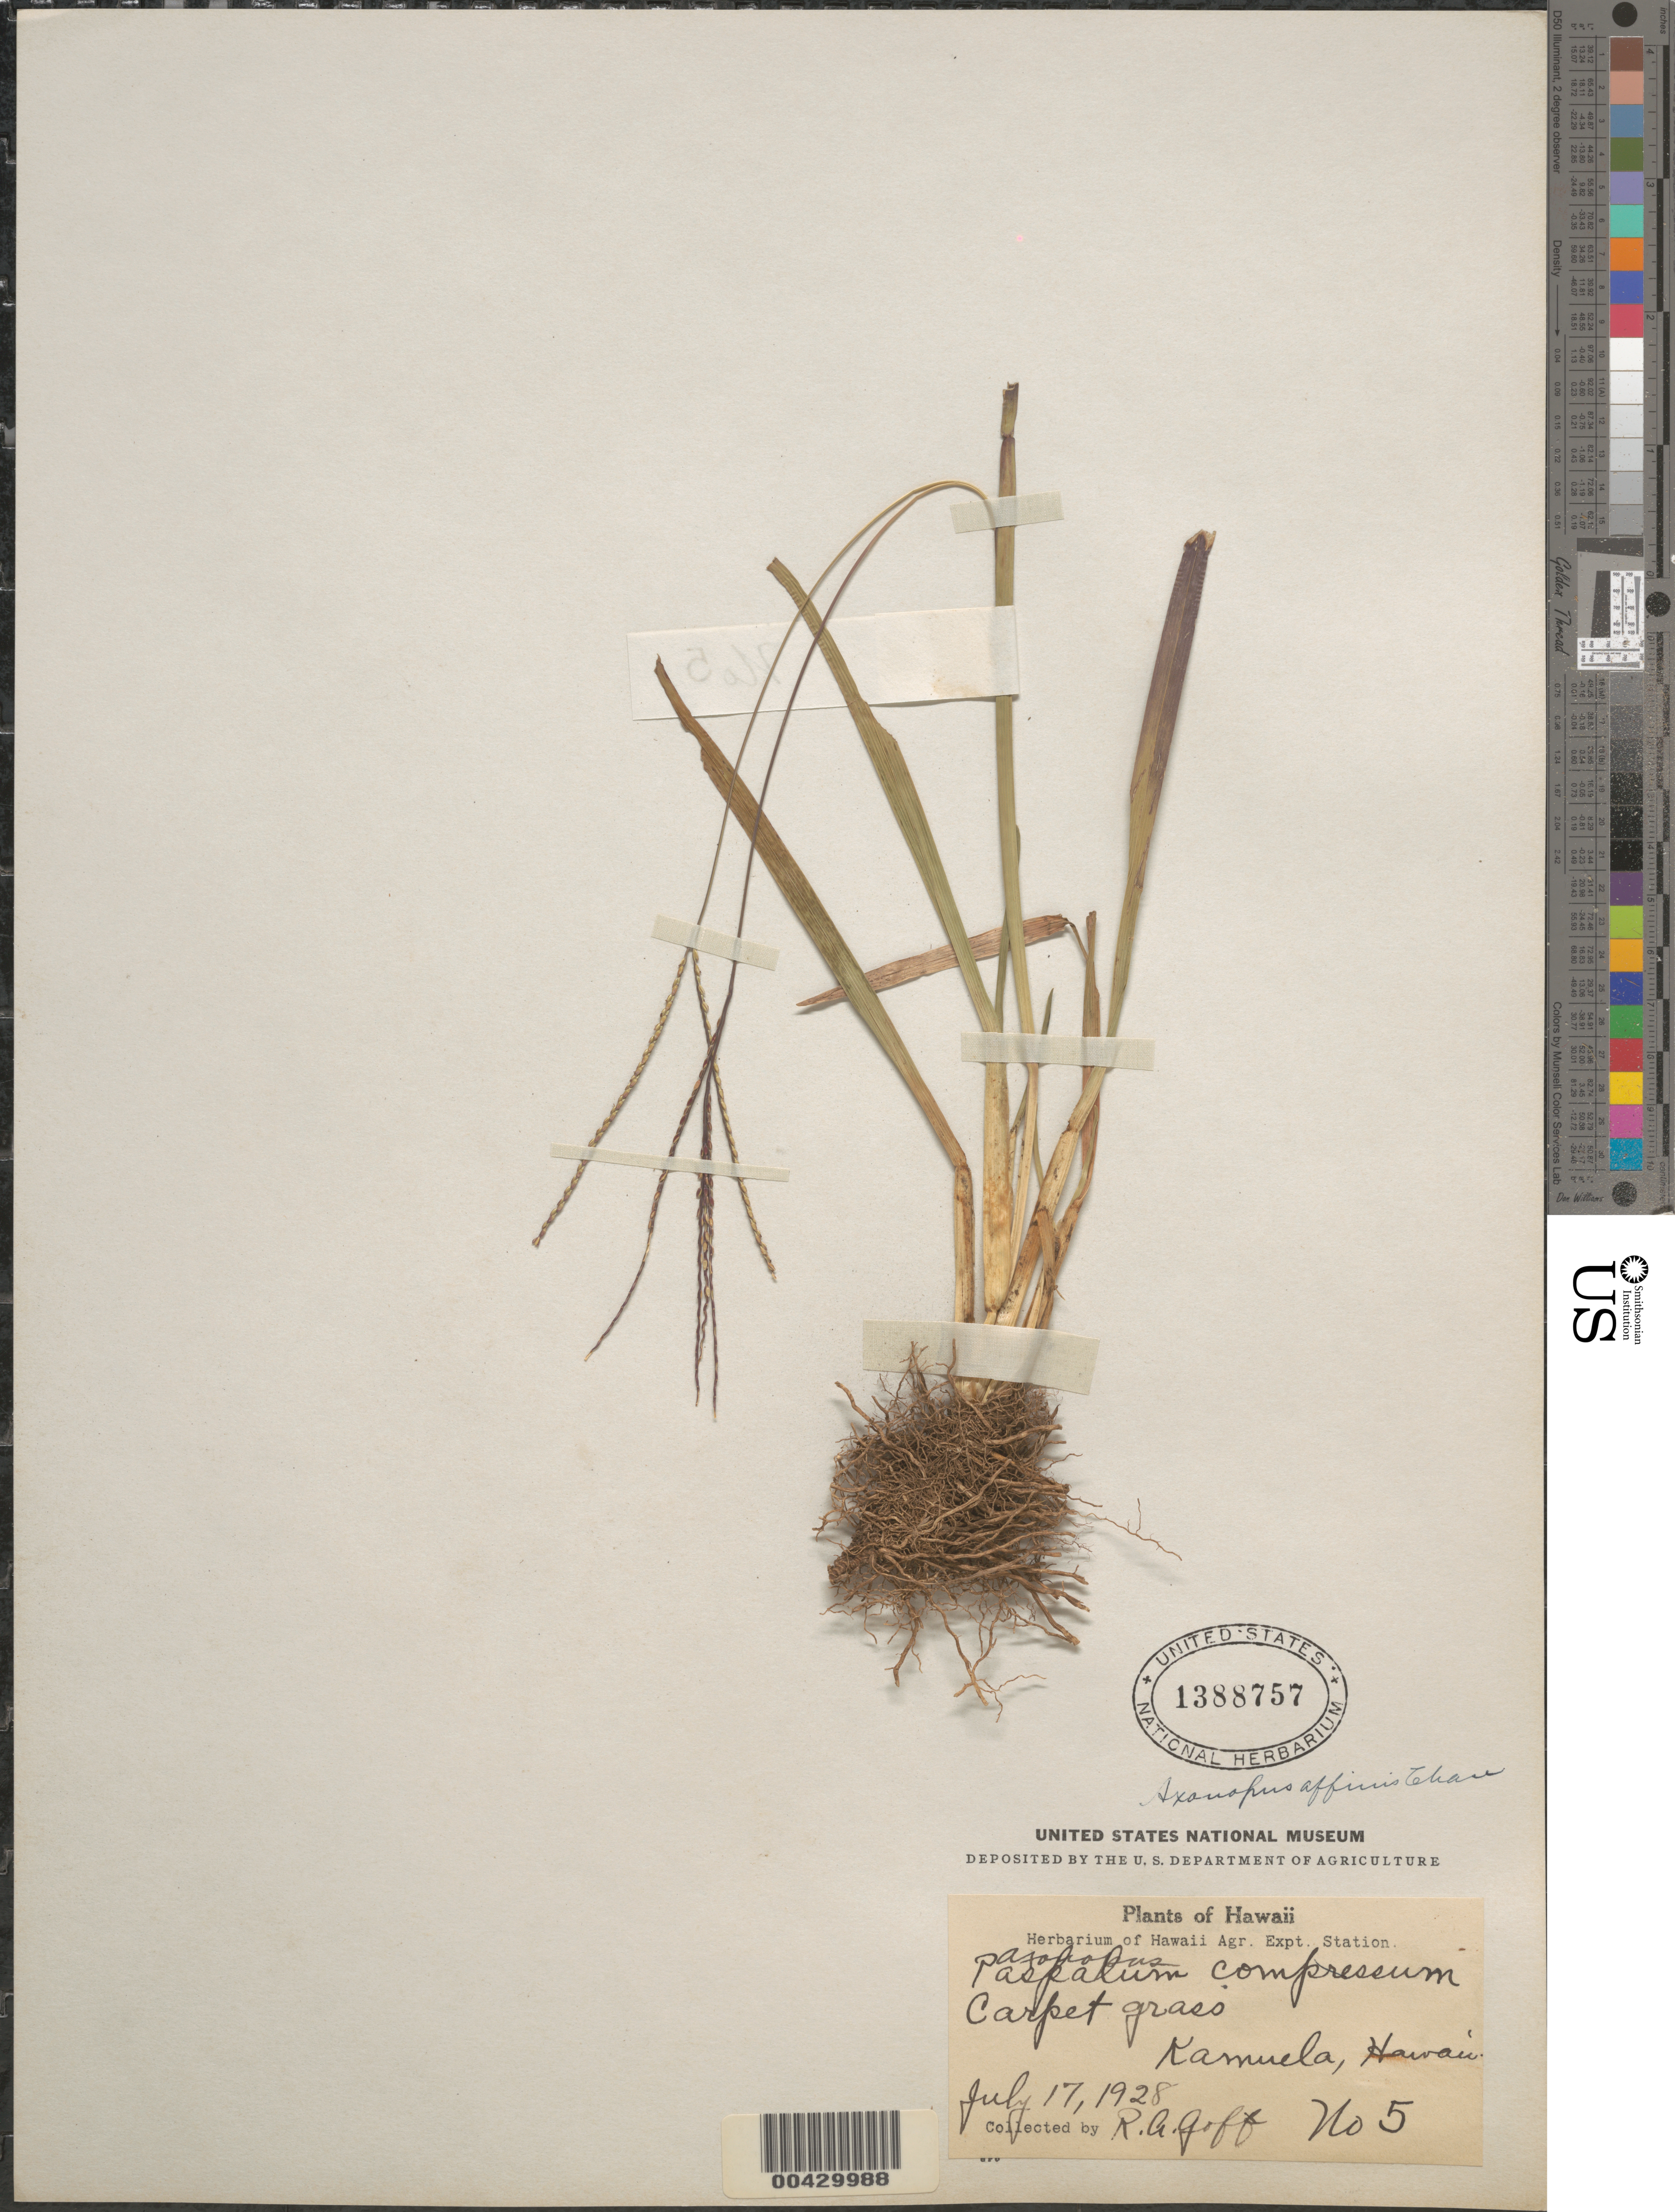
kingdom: Plantae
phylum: Tracheophyta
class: Liliopsida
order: Poales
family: Poaceae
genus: Axonopus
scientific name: Axonopus fissifolius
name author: (Raddi) Kuhlm.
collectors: R. Goff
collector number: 5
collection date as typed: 17 Jul 1928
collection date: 1928-07-17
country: United States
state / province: Hawaii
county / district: Hawaii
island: Hawaii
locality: Kamuela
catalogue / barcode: US 1388757